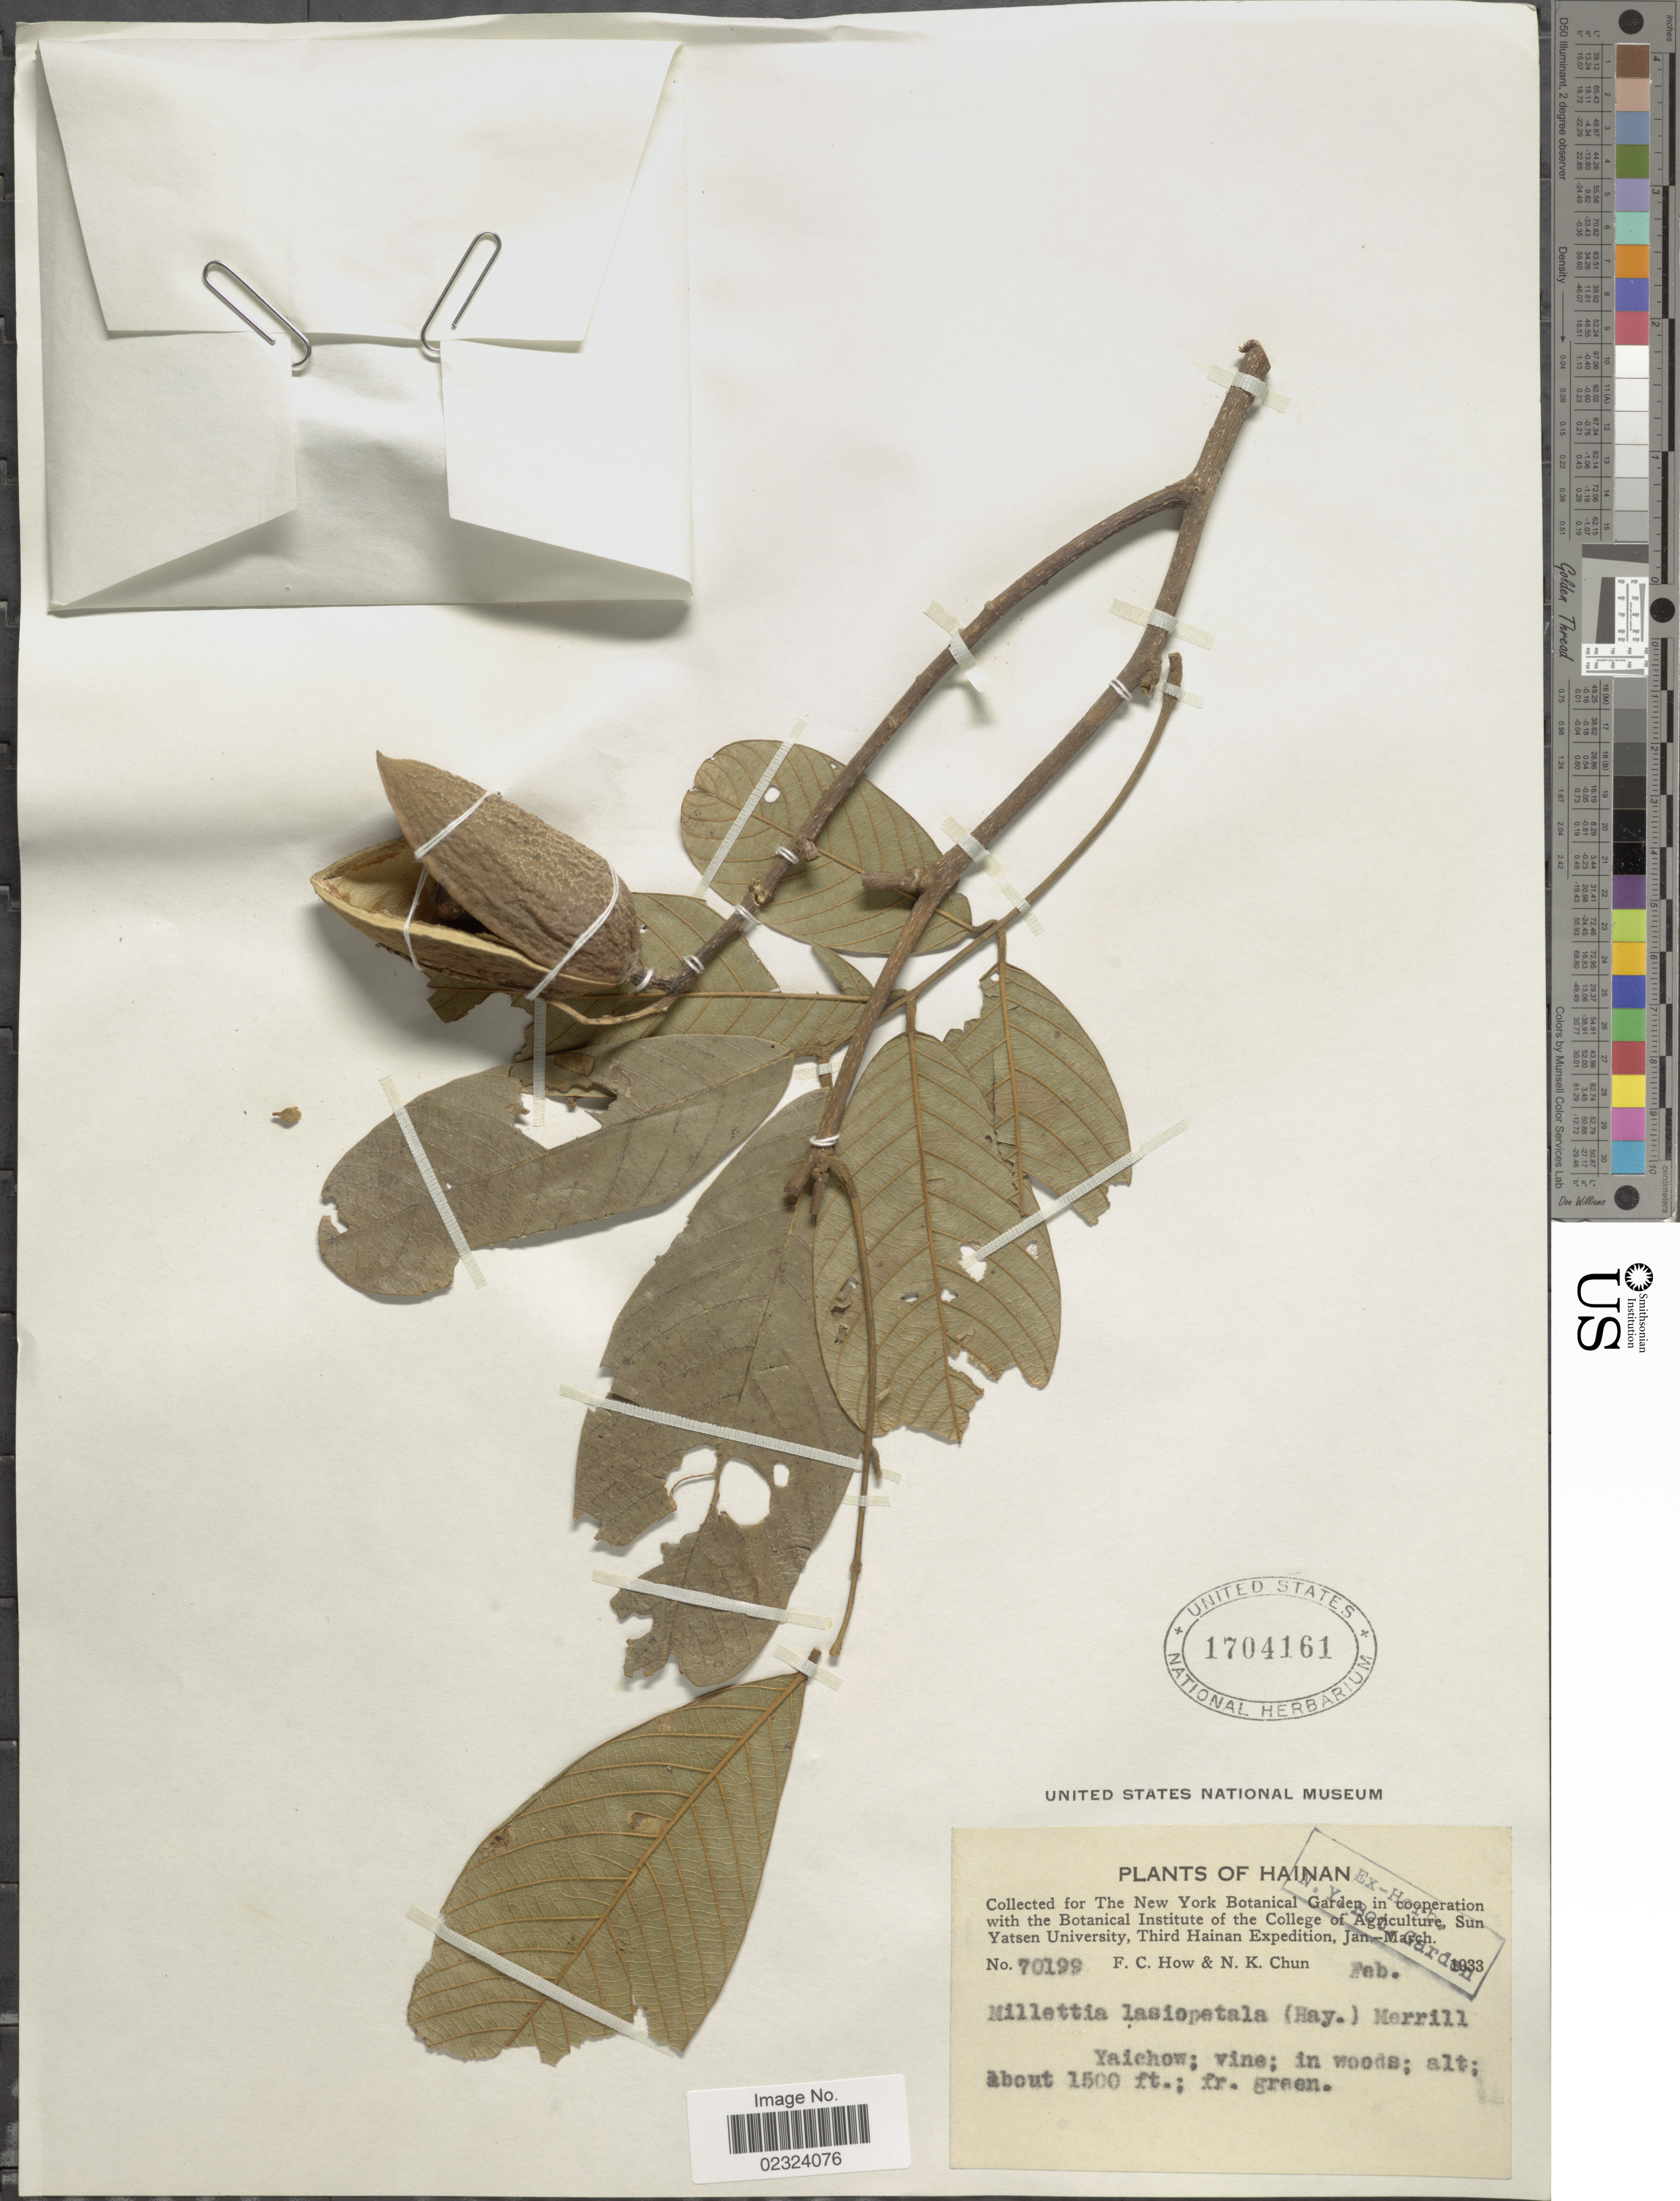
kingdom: Plantae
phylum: Tracheophyta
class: Magnoliopsida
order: Fabales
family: Fabaceae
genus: Millettia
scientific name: Millettia lasiopetala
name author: (Hayata) Merr.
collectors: F. C. How & N. K. Chun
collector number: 70199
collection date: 1933-02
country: China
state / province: Hainan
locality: Yaichow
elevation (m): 457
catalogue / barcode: US 1704161